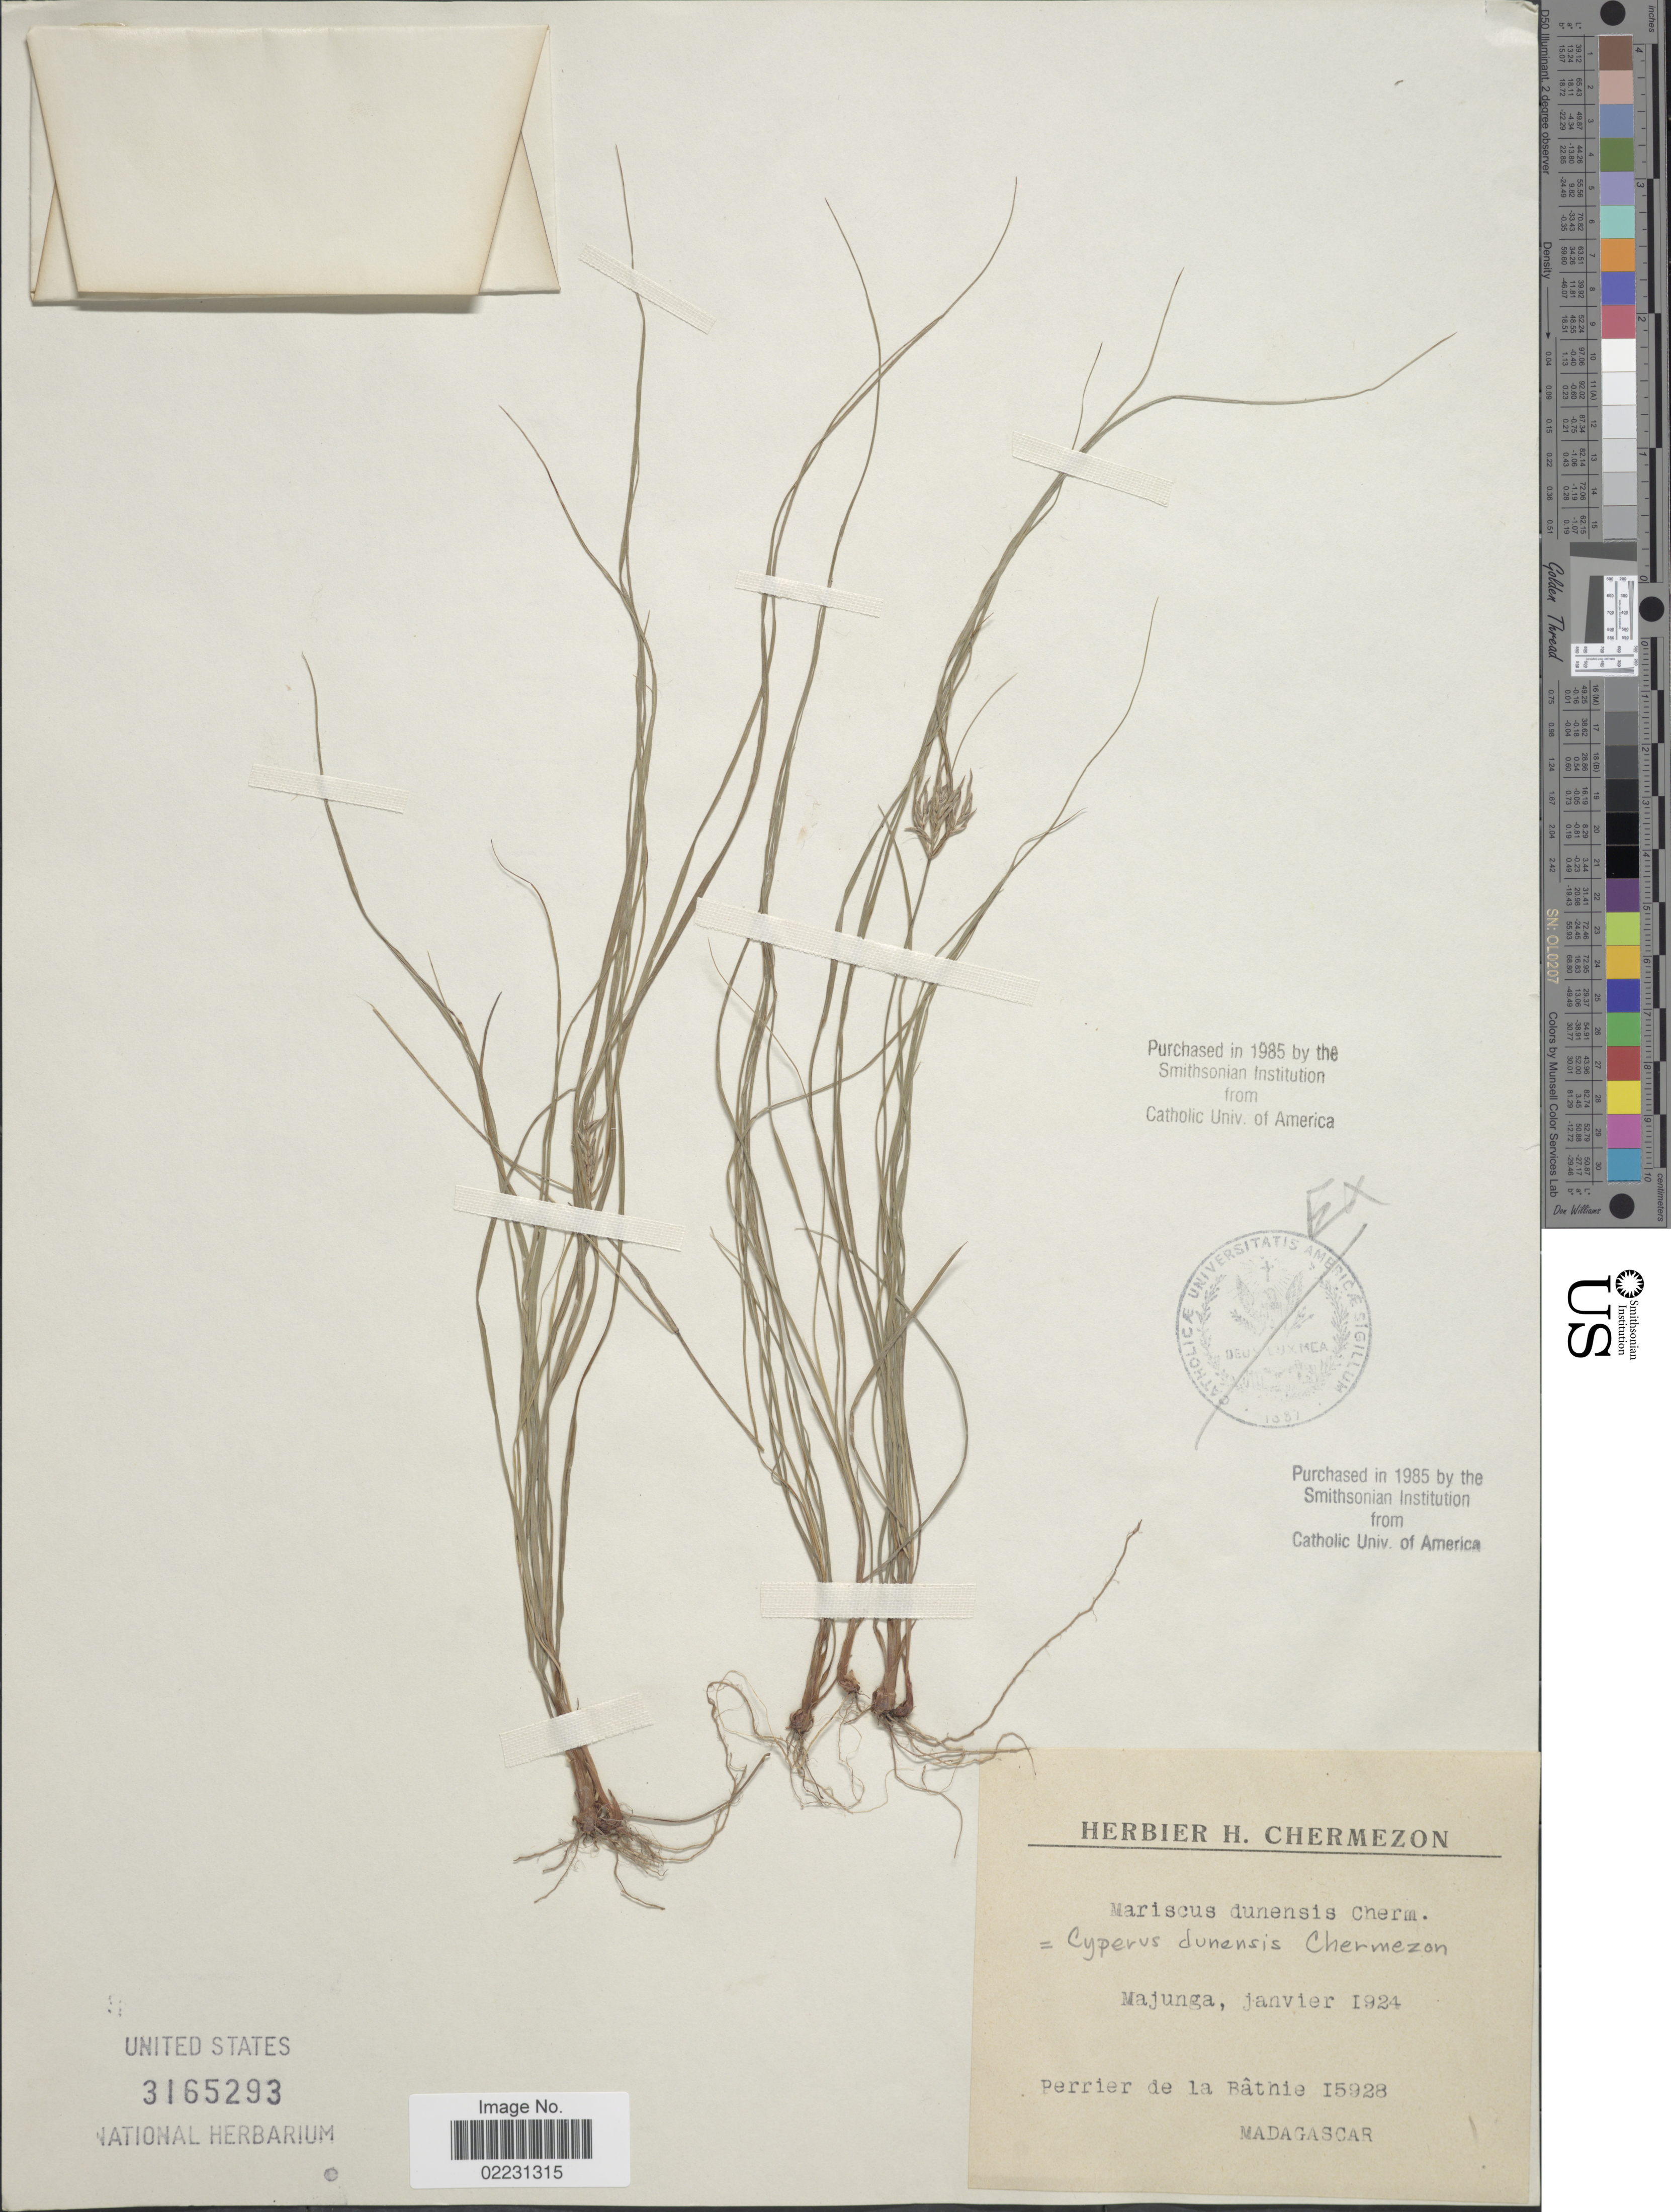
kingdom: Plantae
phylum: Tracheophyta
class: Liliopsida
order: Poales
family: Cyperaceae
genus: Cyperus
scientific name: Cyperus dunensis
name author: (Cherm.) Kük.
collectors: Perrier de la Bâthie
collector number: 15928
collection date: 1924-01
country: Madagascar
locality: Majunga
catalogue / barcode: US 3165293